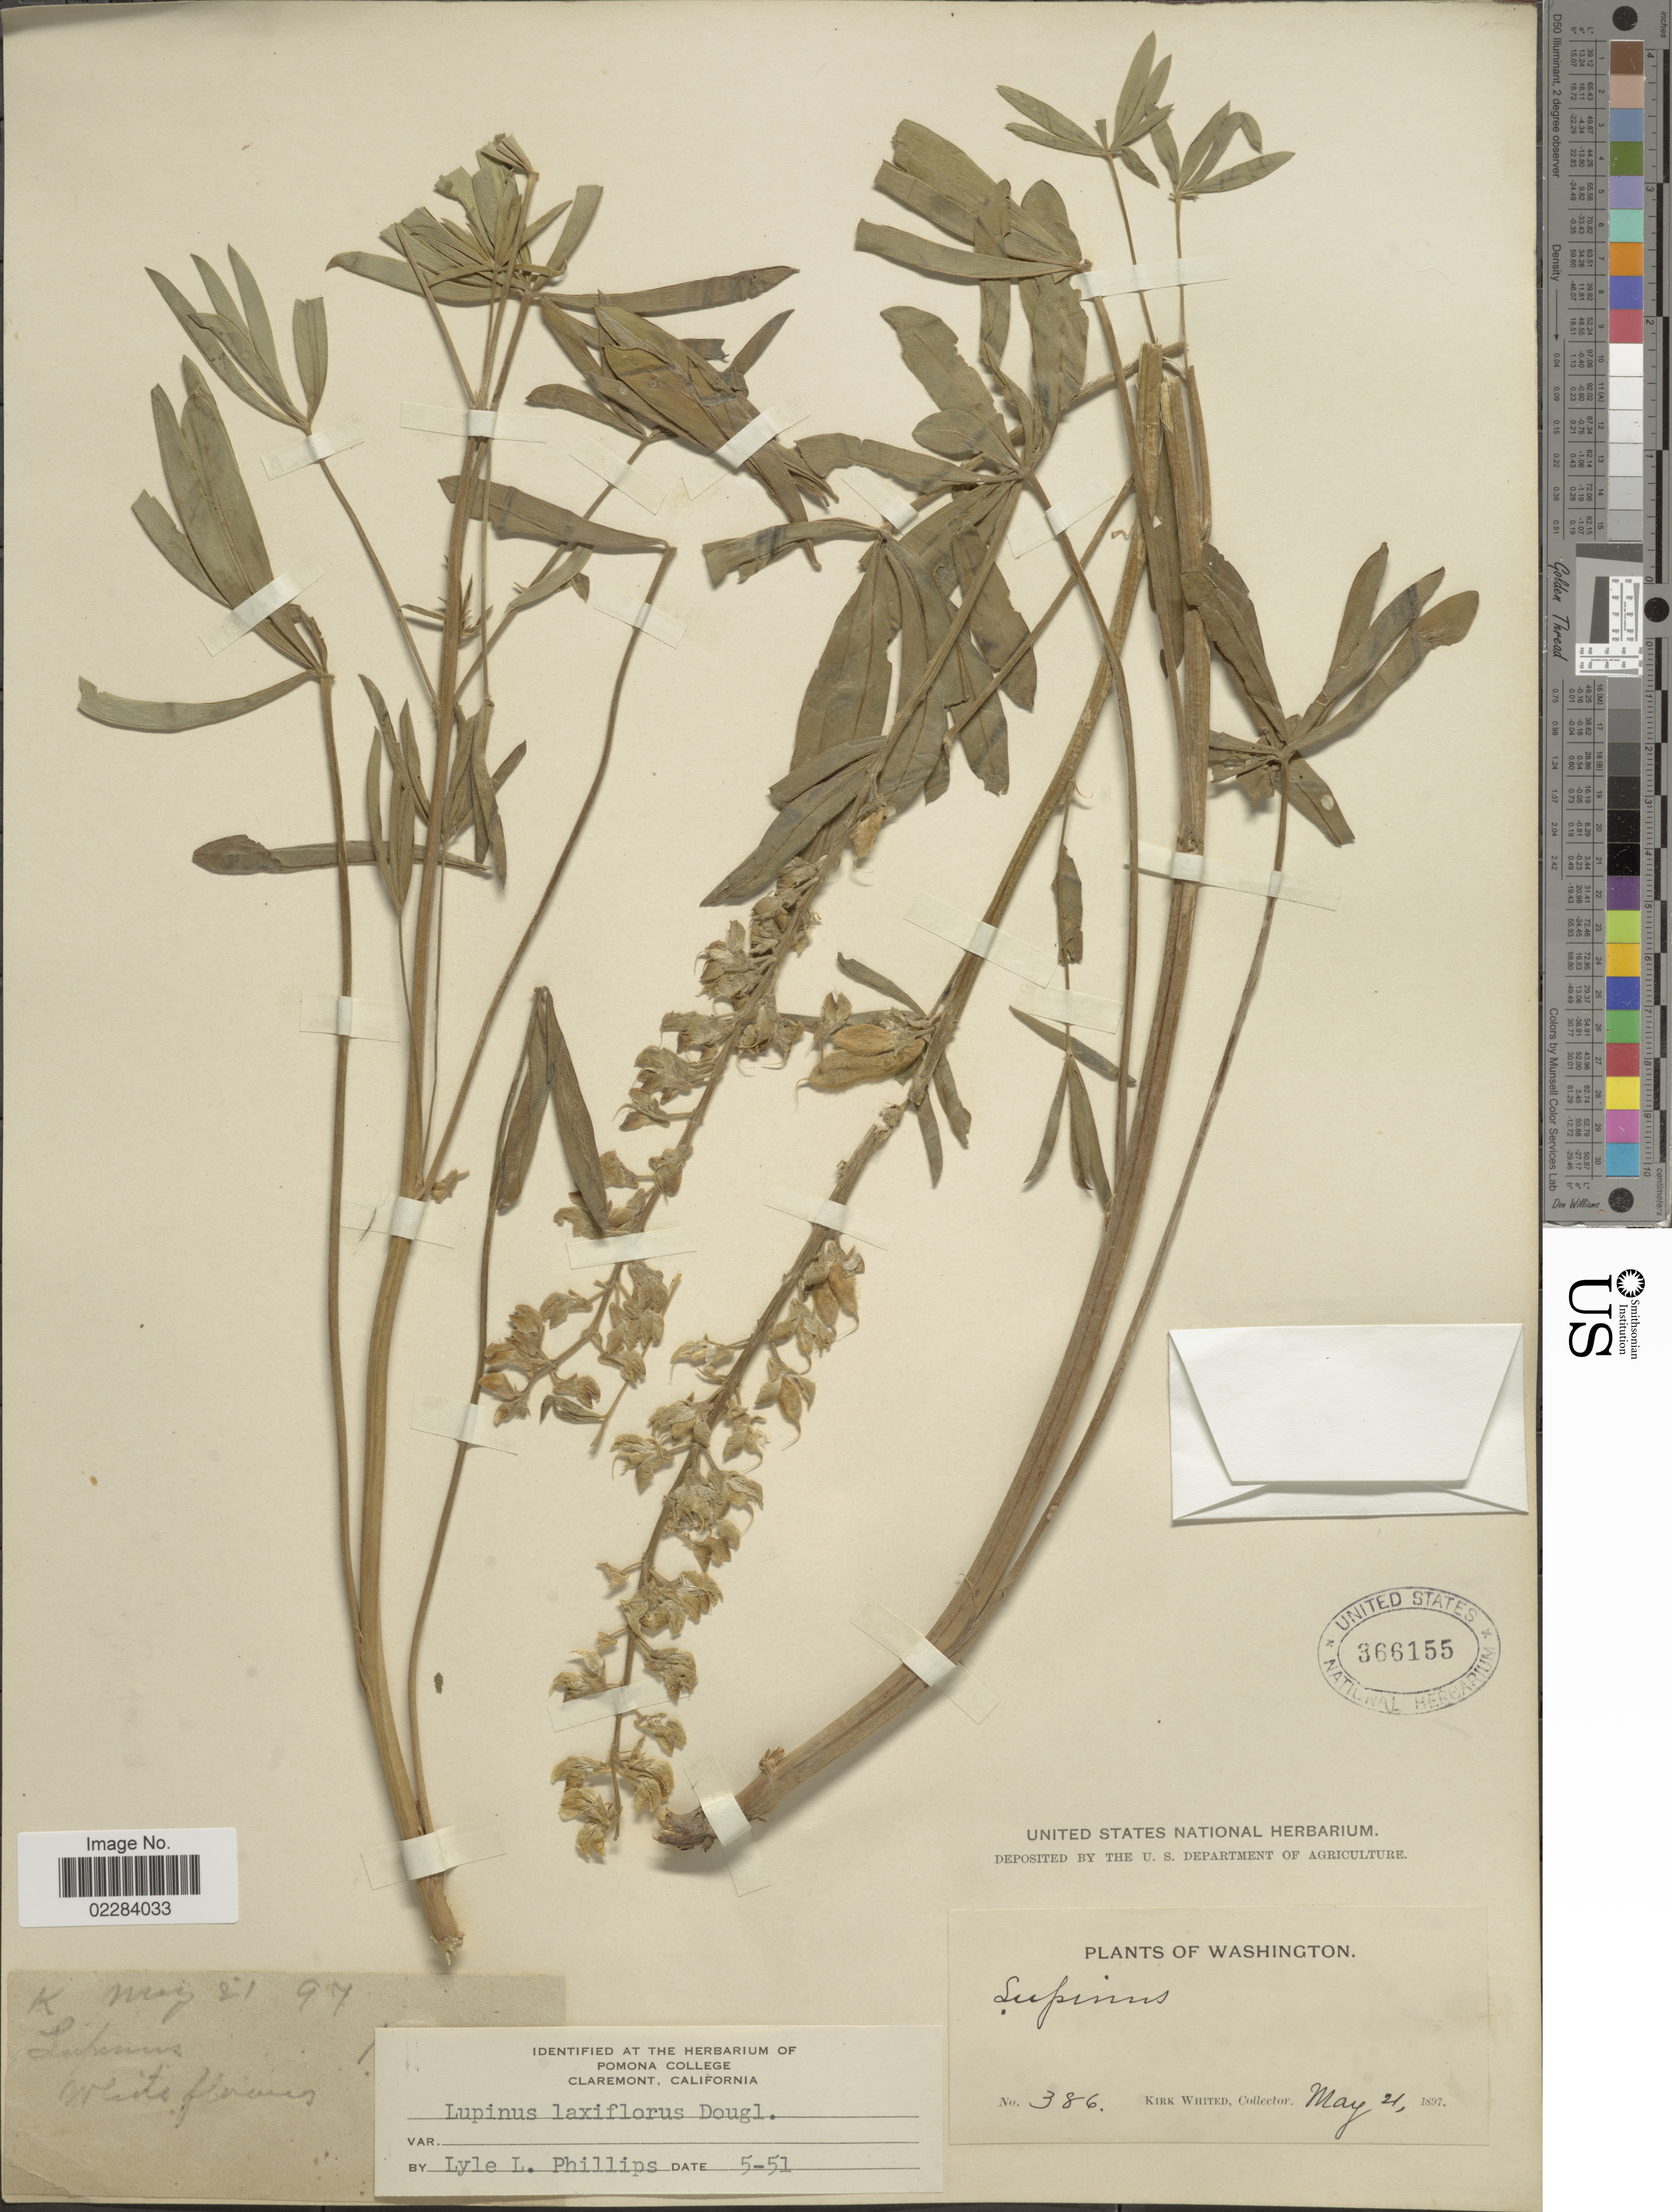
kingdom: Plantae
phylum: Tracheophyta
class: Magnoliopsida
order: Fabales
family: Fabaceae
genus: Lupinus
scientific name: Lupinus arbustus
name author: Lindl.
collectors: K. Whited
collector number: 386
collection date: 1897-05-21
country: United States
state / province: Washington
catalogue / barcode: US 366155